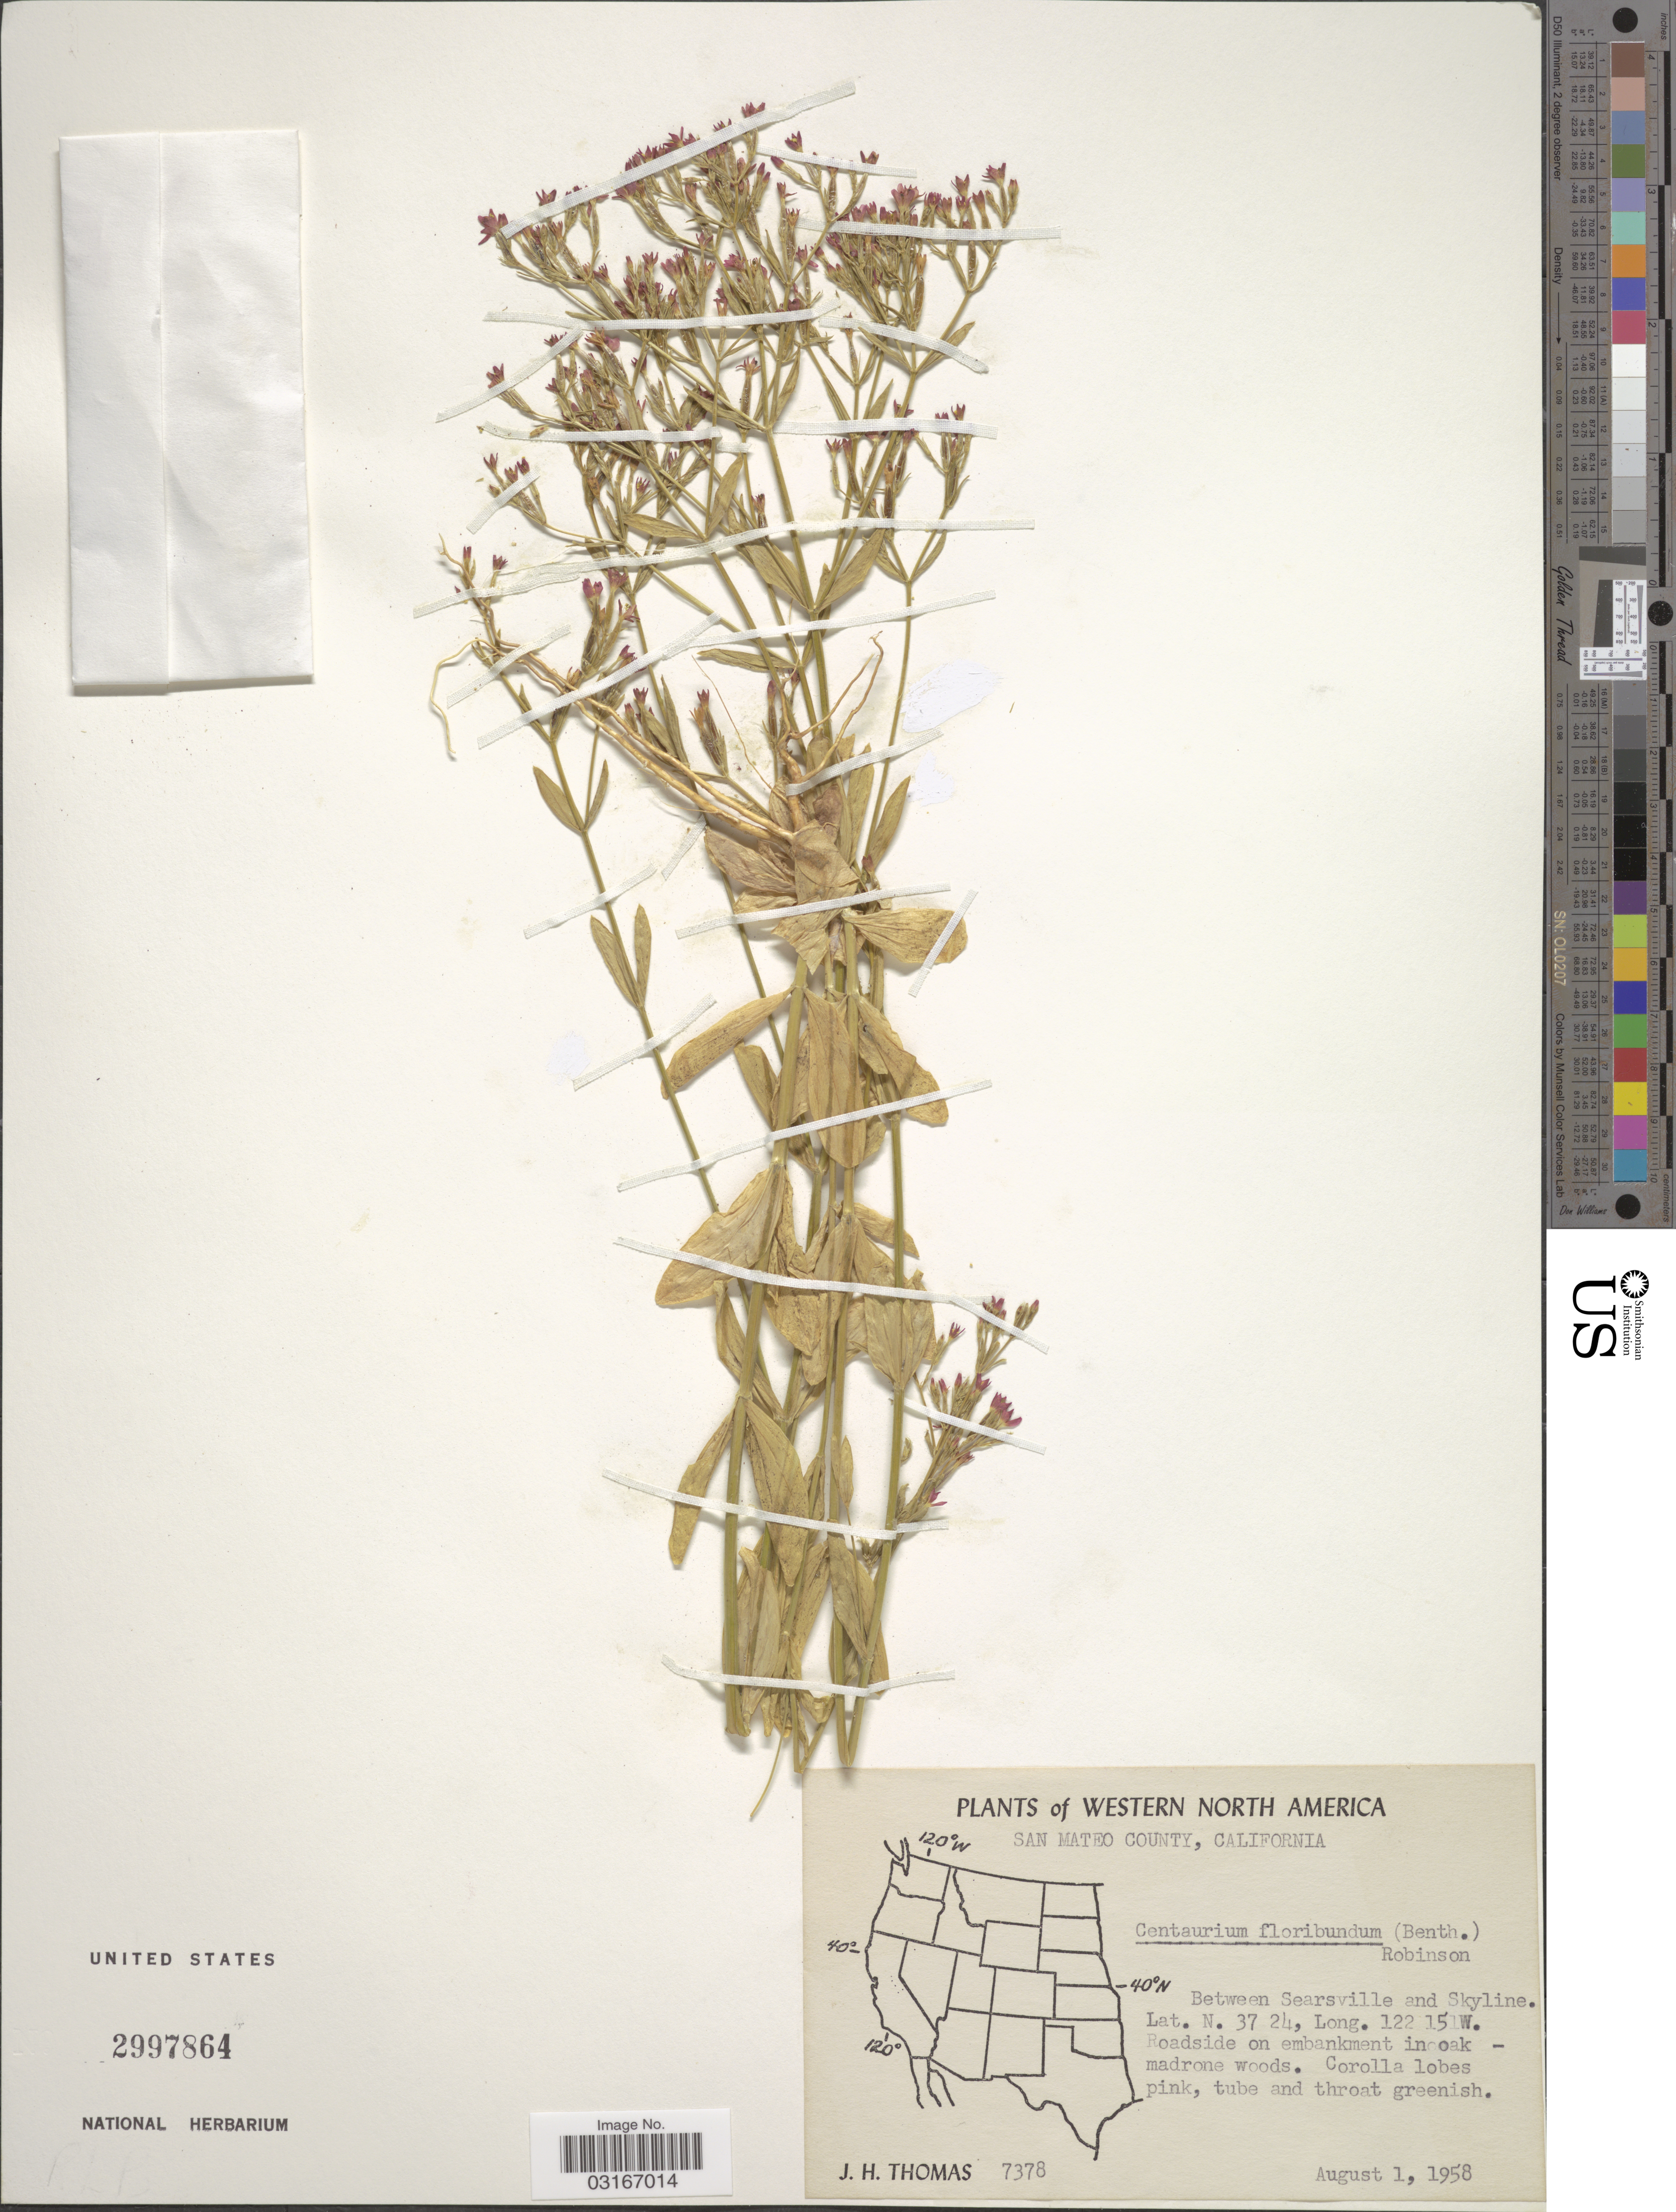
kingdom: Plantae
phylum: Tracheophyta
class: Magnoliopsida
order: Gentianales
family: Gentianaceae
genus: Centaurium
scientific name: Centaurium floribundum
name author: (Benth.) B.L. Rob.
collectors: J. H. Thomas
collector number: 7378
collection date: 1958-08-01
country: United States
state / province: California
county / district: San Mateo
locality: Western North America, San Mateo County, Between Searsville and Skyline.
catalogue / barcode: US 2997864